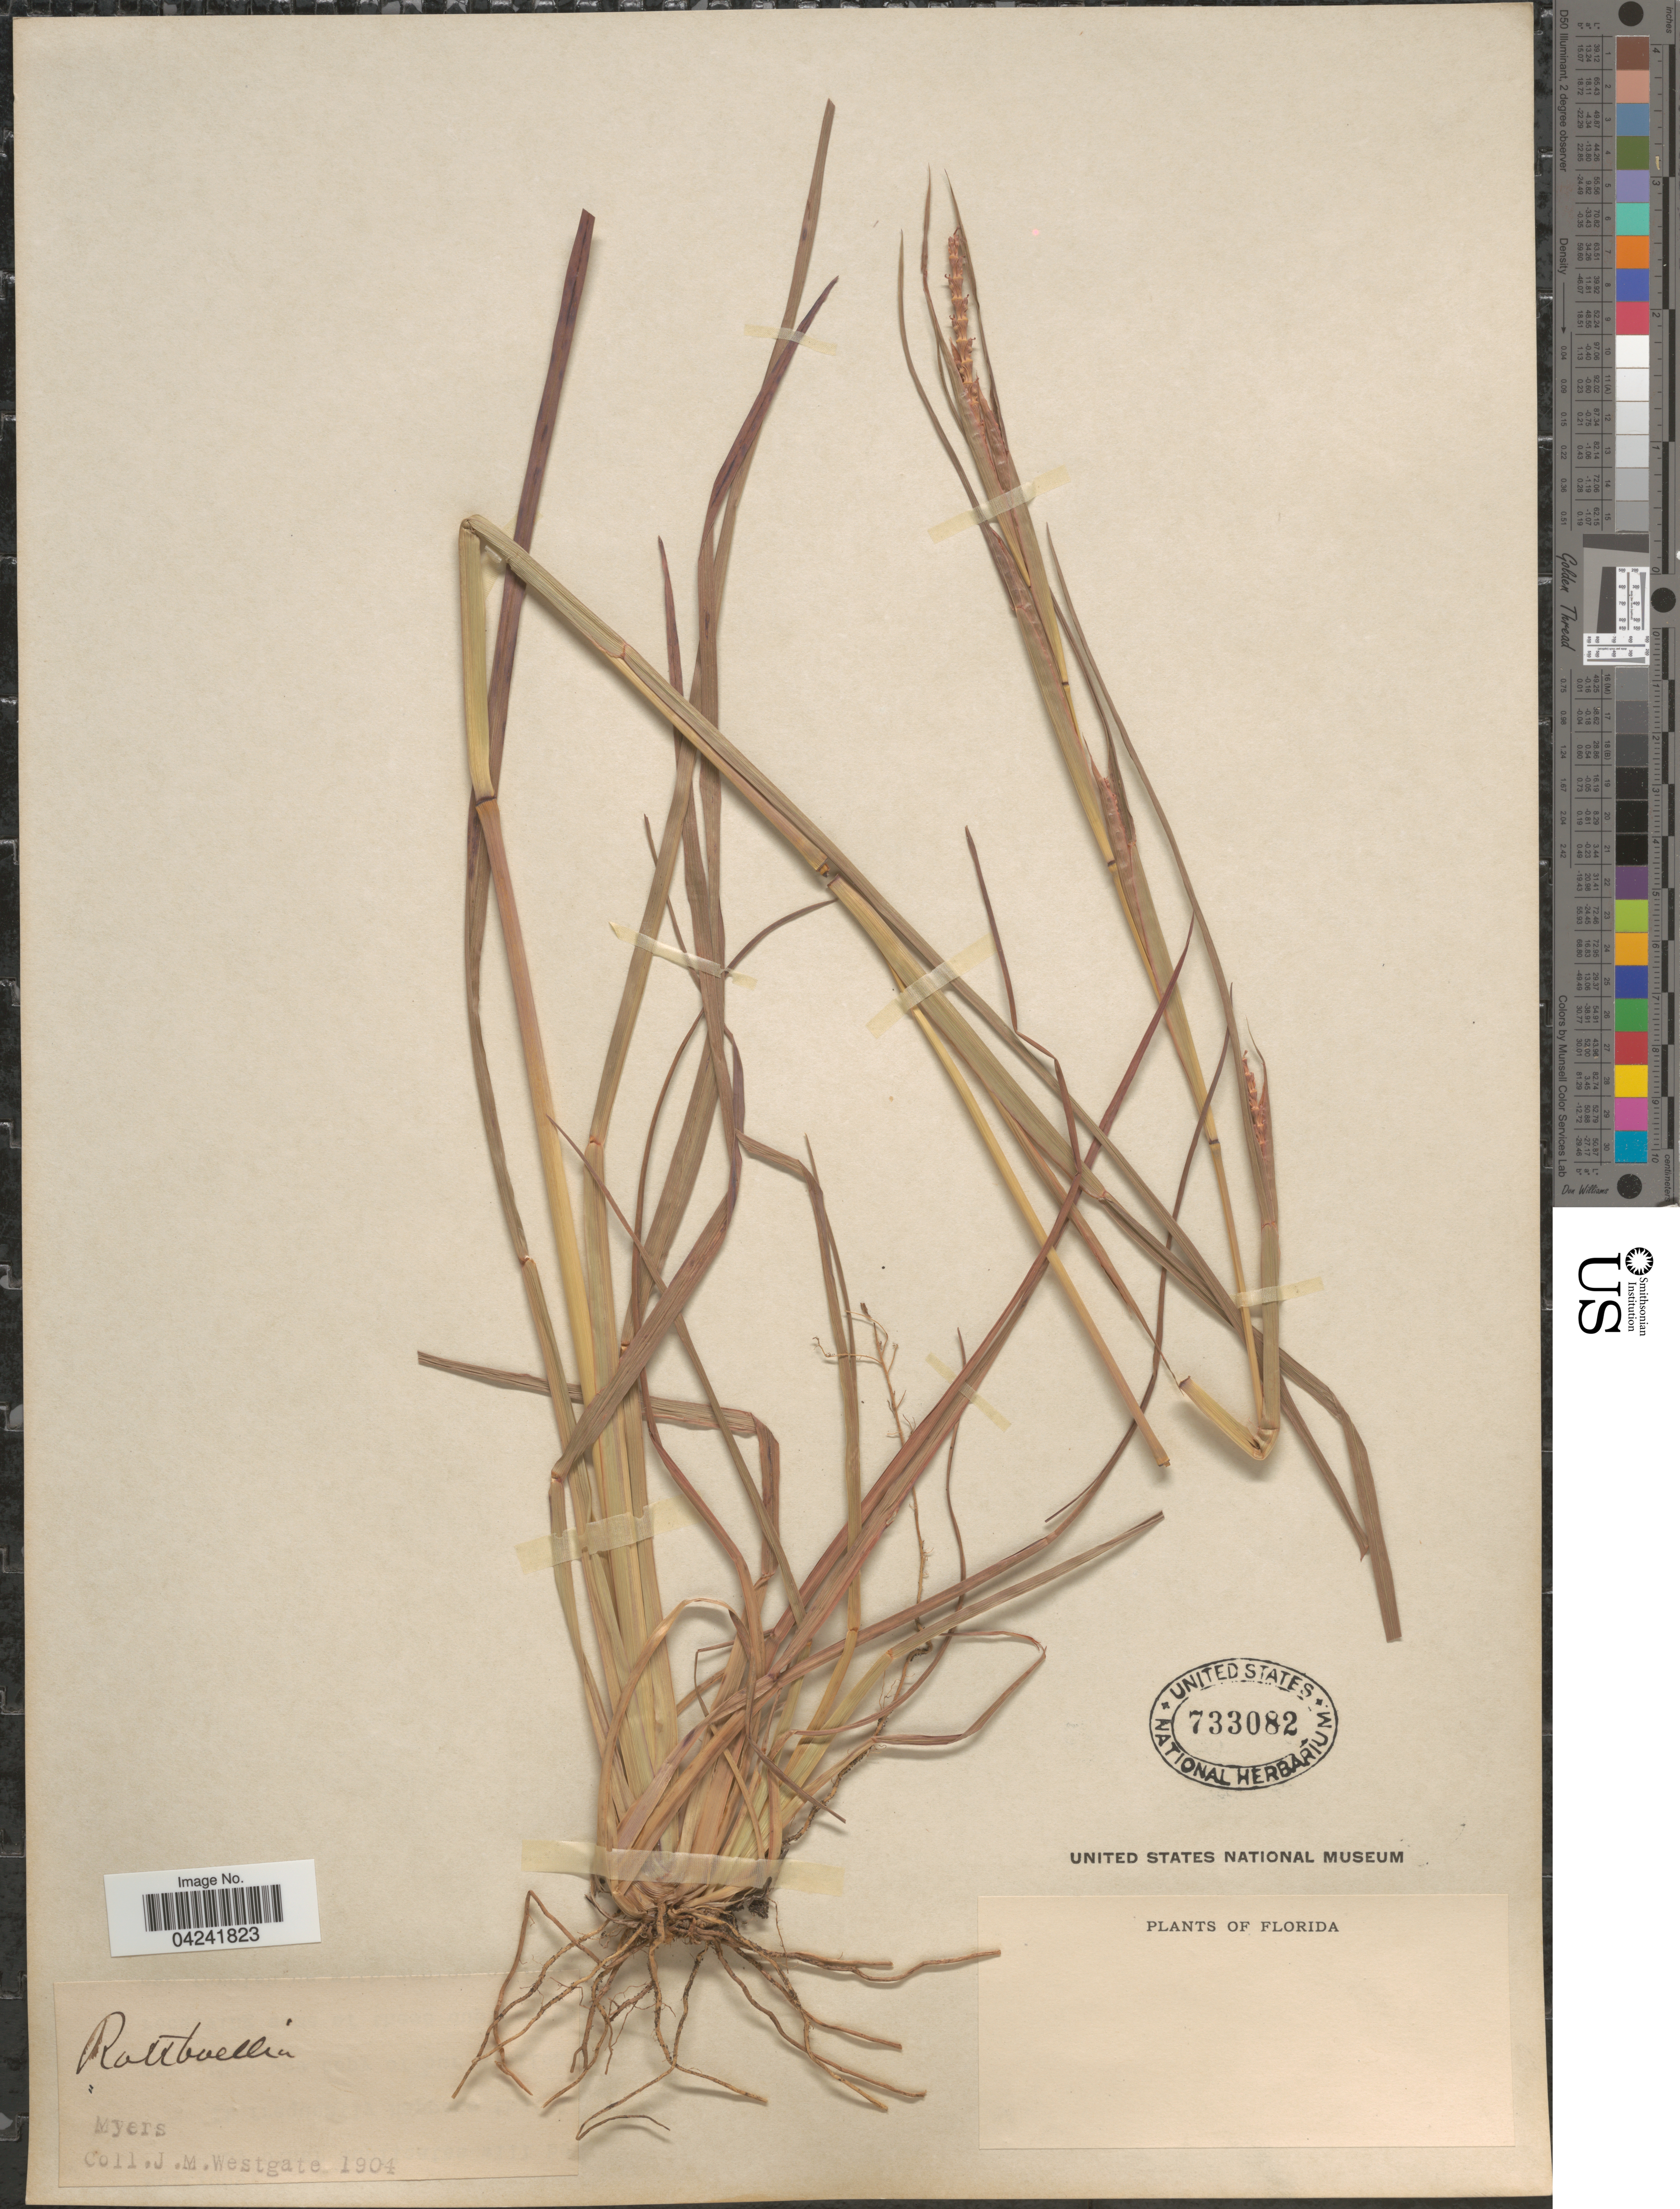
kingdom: Plantae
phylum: Tracheophyta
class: Liliopsida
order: Poales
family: Poaceae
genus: Mnesithea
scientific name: Mnesithea rugosa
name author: (Nutt.) de Koning & Sosef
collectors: J. Westgate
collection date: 1901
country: United States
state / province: Florida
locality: Myers.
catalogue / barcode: US 733082